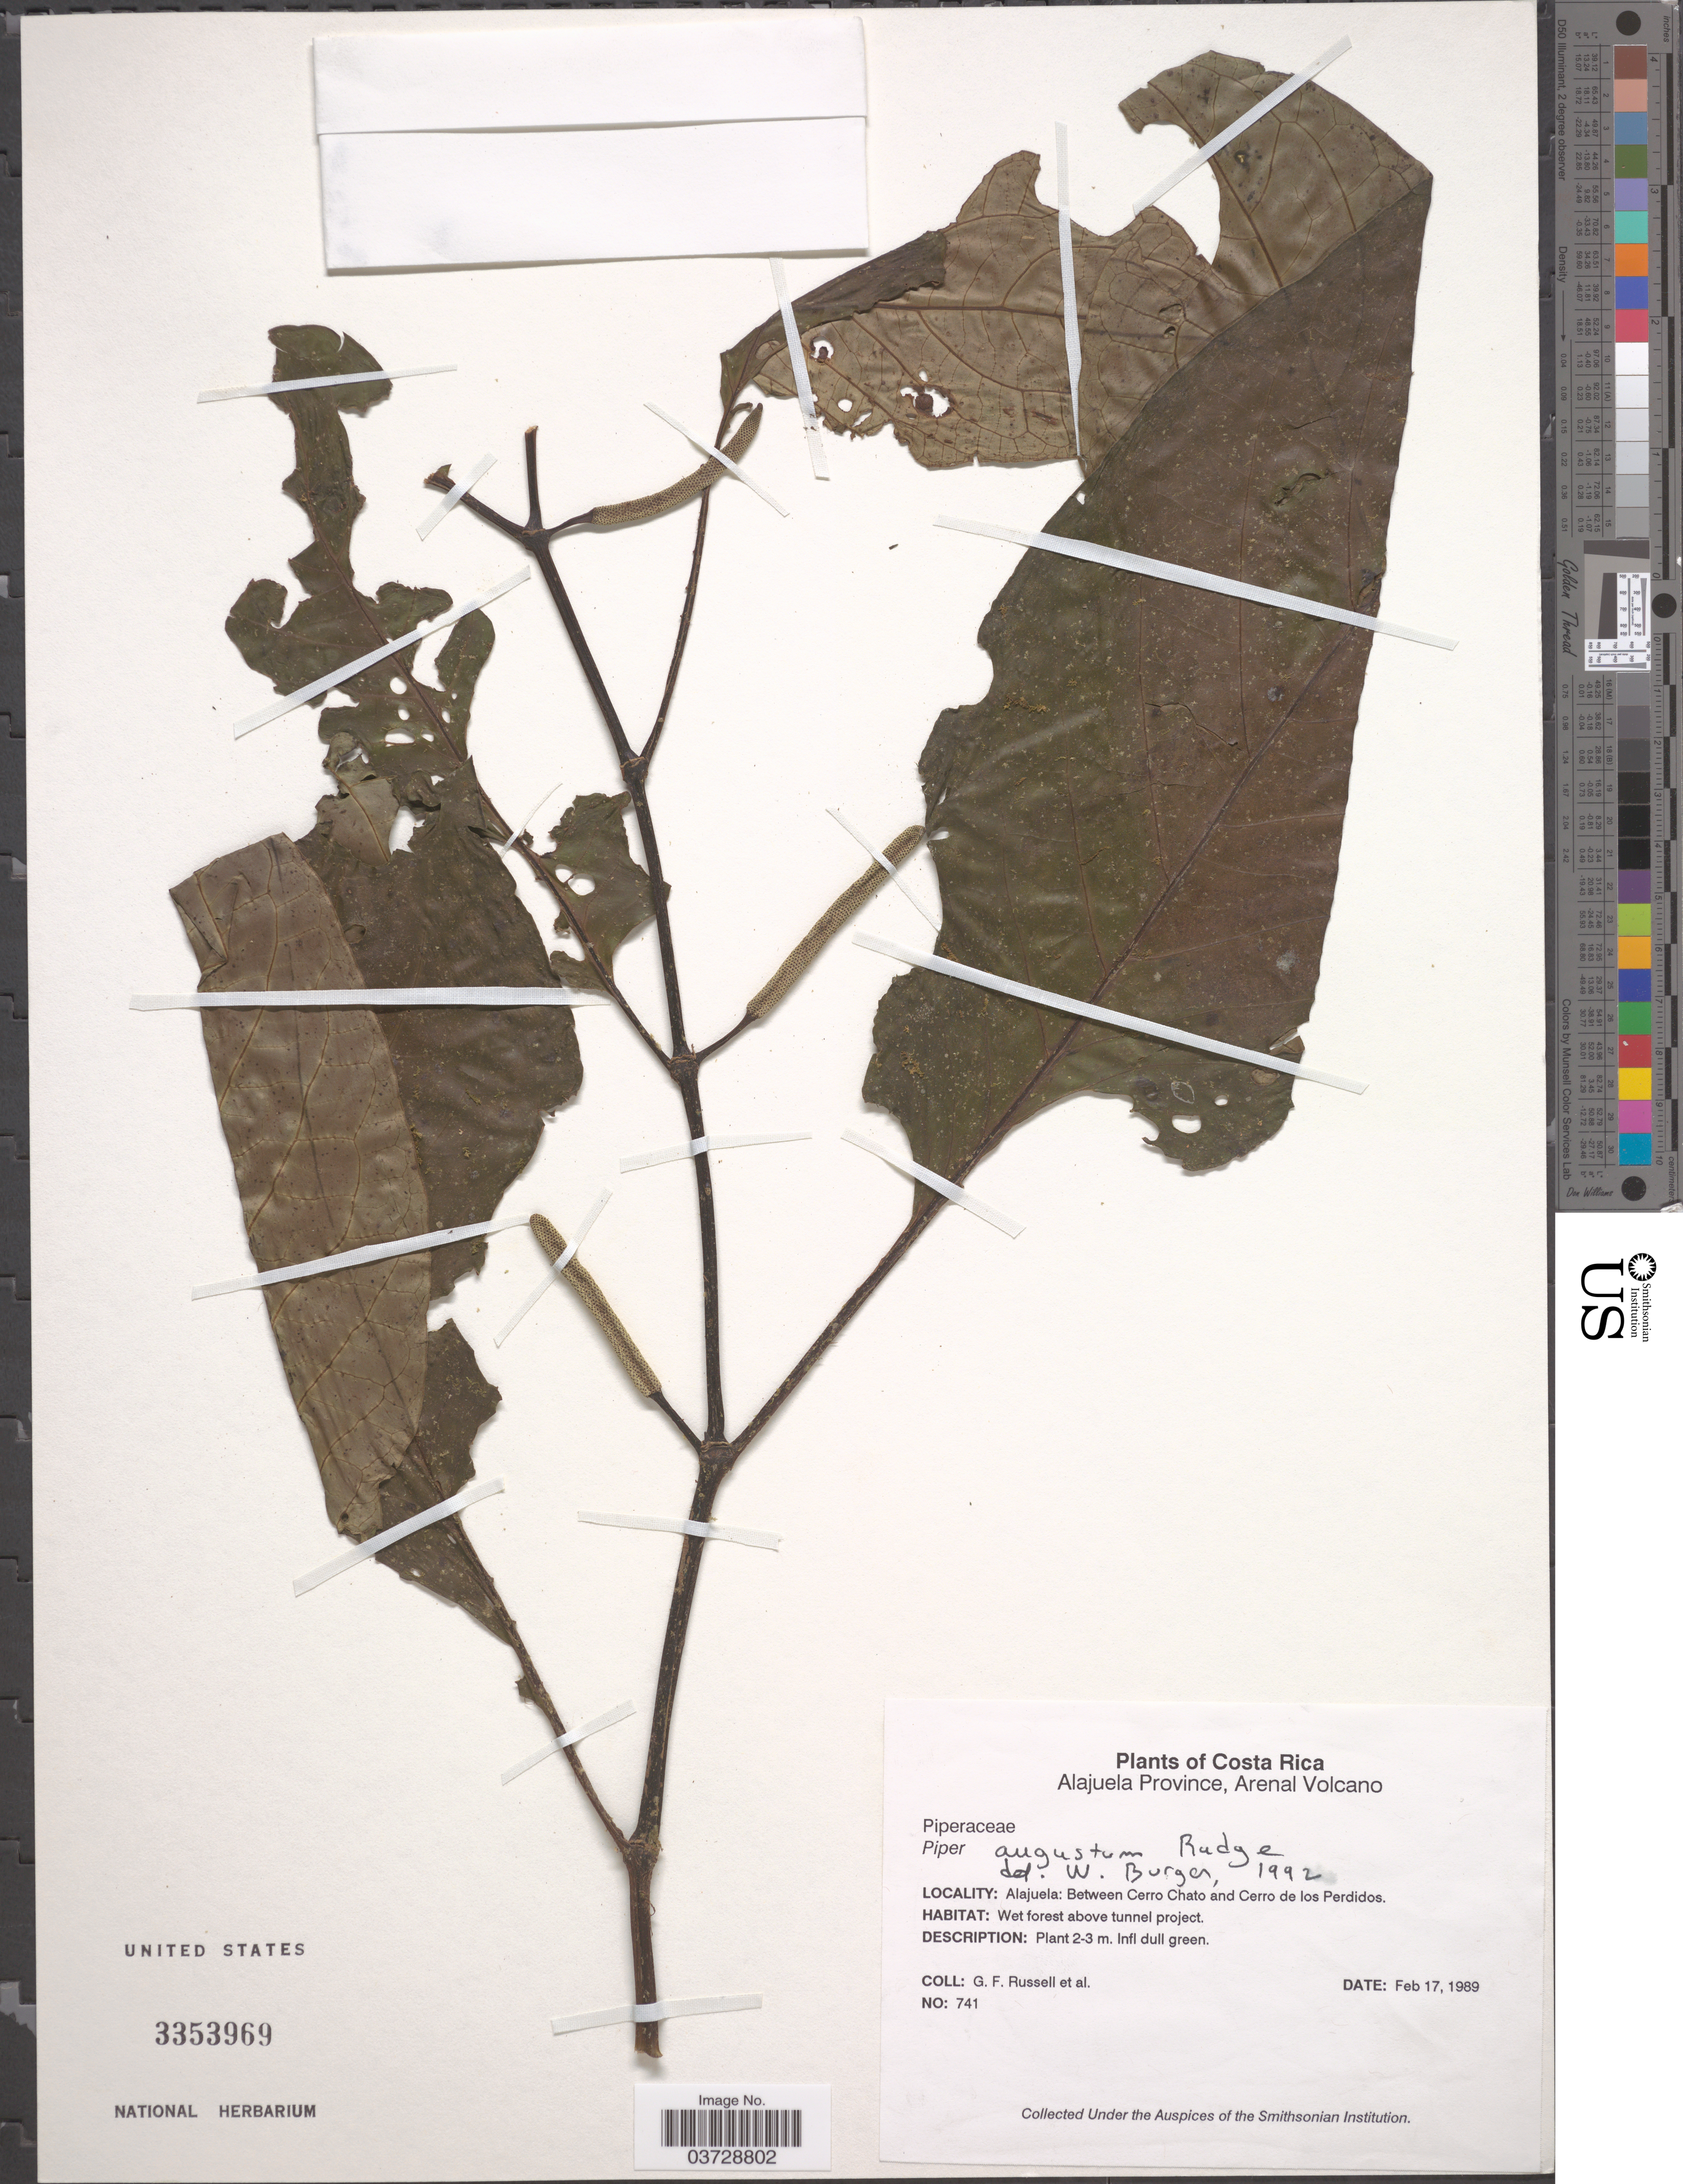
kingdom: Plantae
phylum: Tracheophyta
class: Magnoliopsida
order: Piperales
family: Piperaceae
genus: Piper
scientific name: Piper augustum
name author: Rudge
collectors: G. Russell & et al.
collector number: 741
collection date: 1989-02-17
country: Costa Rica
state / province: Alajuela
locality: Arenal Volcano. Between Cerro Chato and Cerro de los Perdidos.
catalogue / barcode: US 3353969